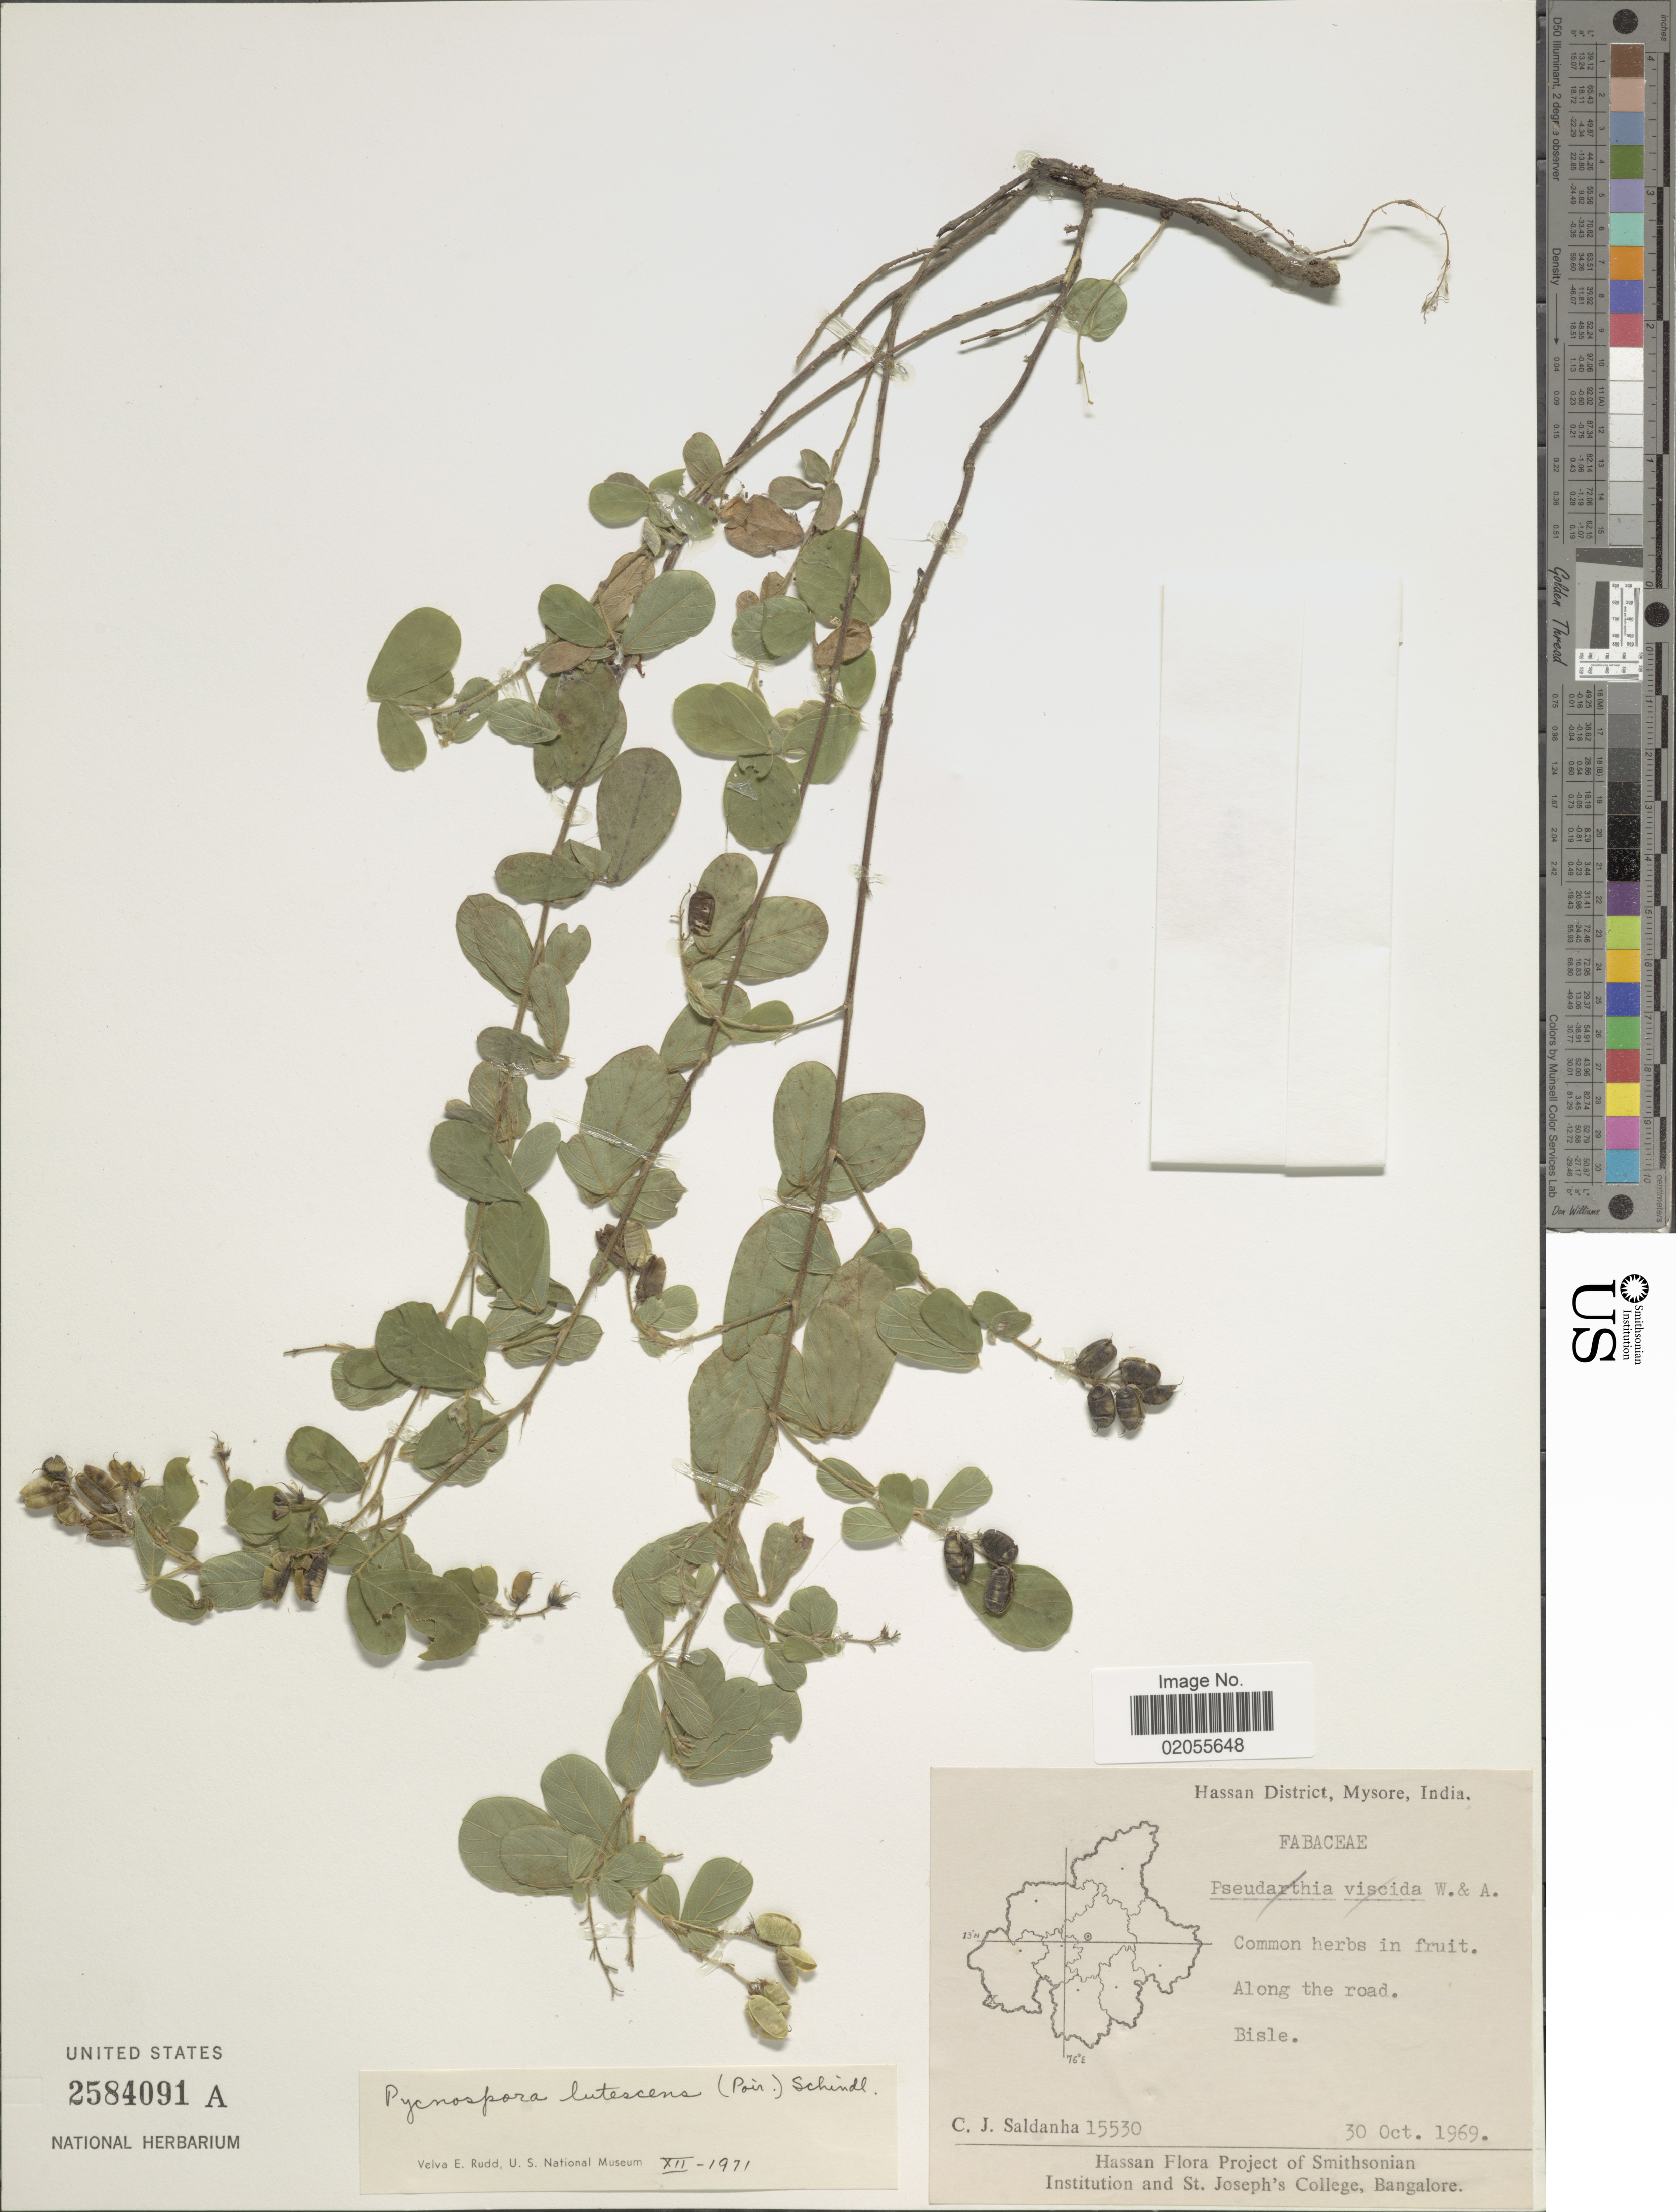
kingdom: Plantae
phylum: Tracheophyta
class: Magnoliopsida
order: Fabales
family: Fabaceae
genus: Pycnospora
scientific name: Pycnospora lutescens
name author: (Poir.) Schindl.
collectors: C. J. Saldanha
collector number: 15530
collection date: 1969-10-30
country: India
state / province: Karnataka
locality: Hassan District, Mysore, Bisle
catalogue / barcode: US 2584091A